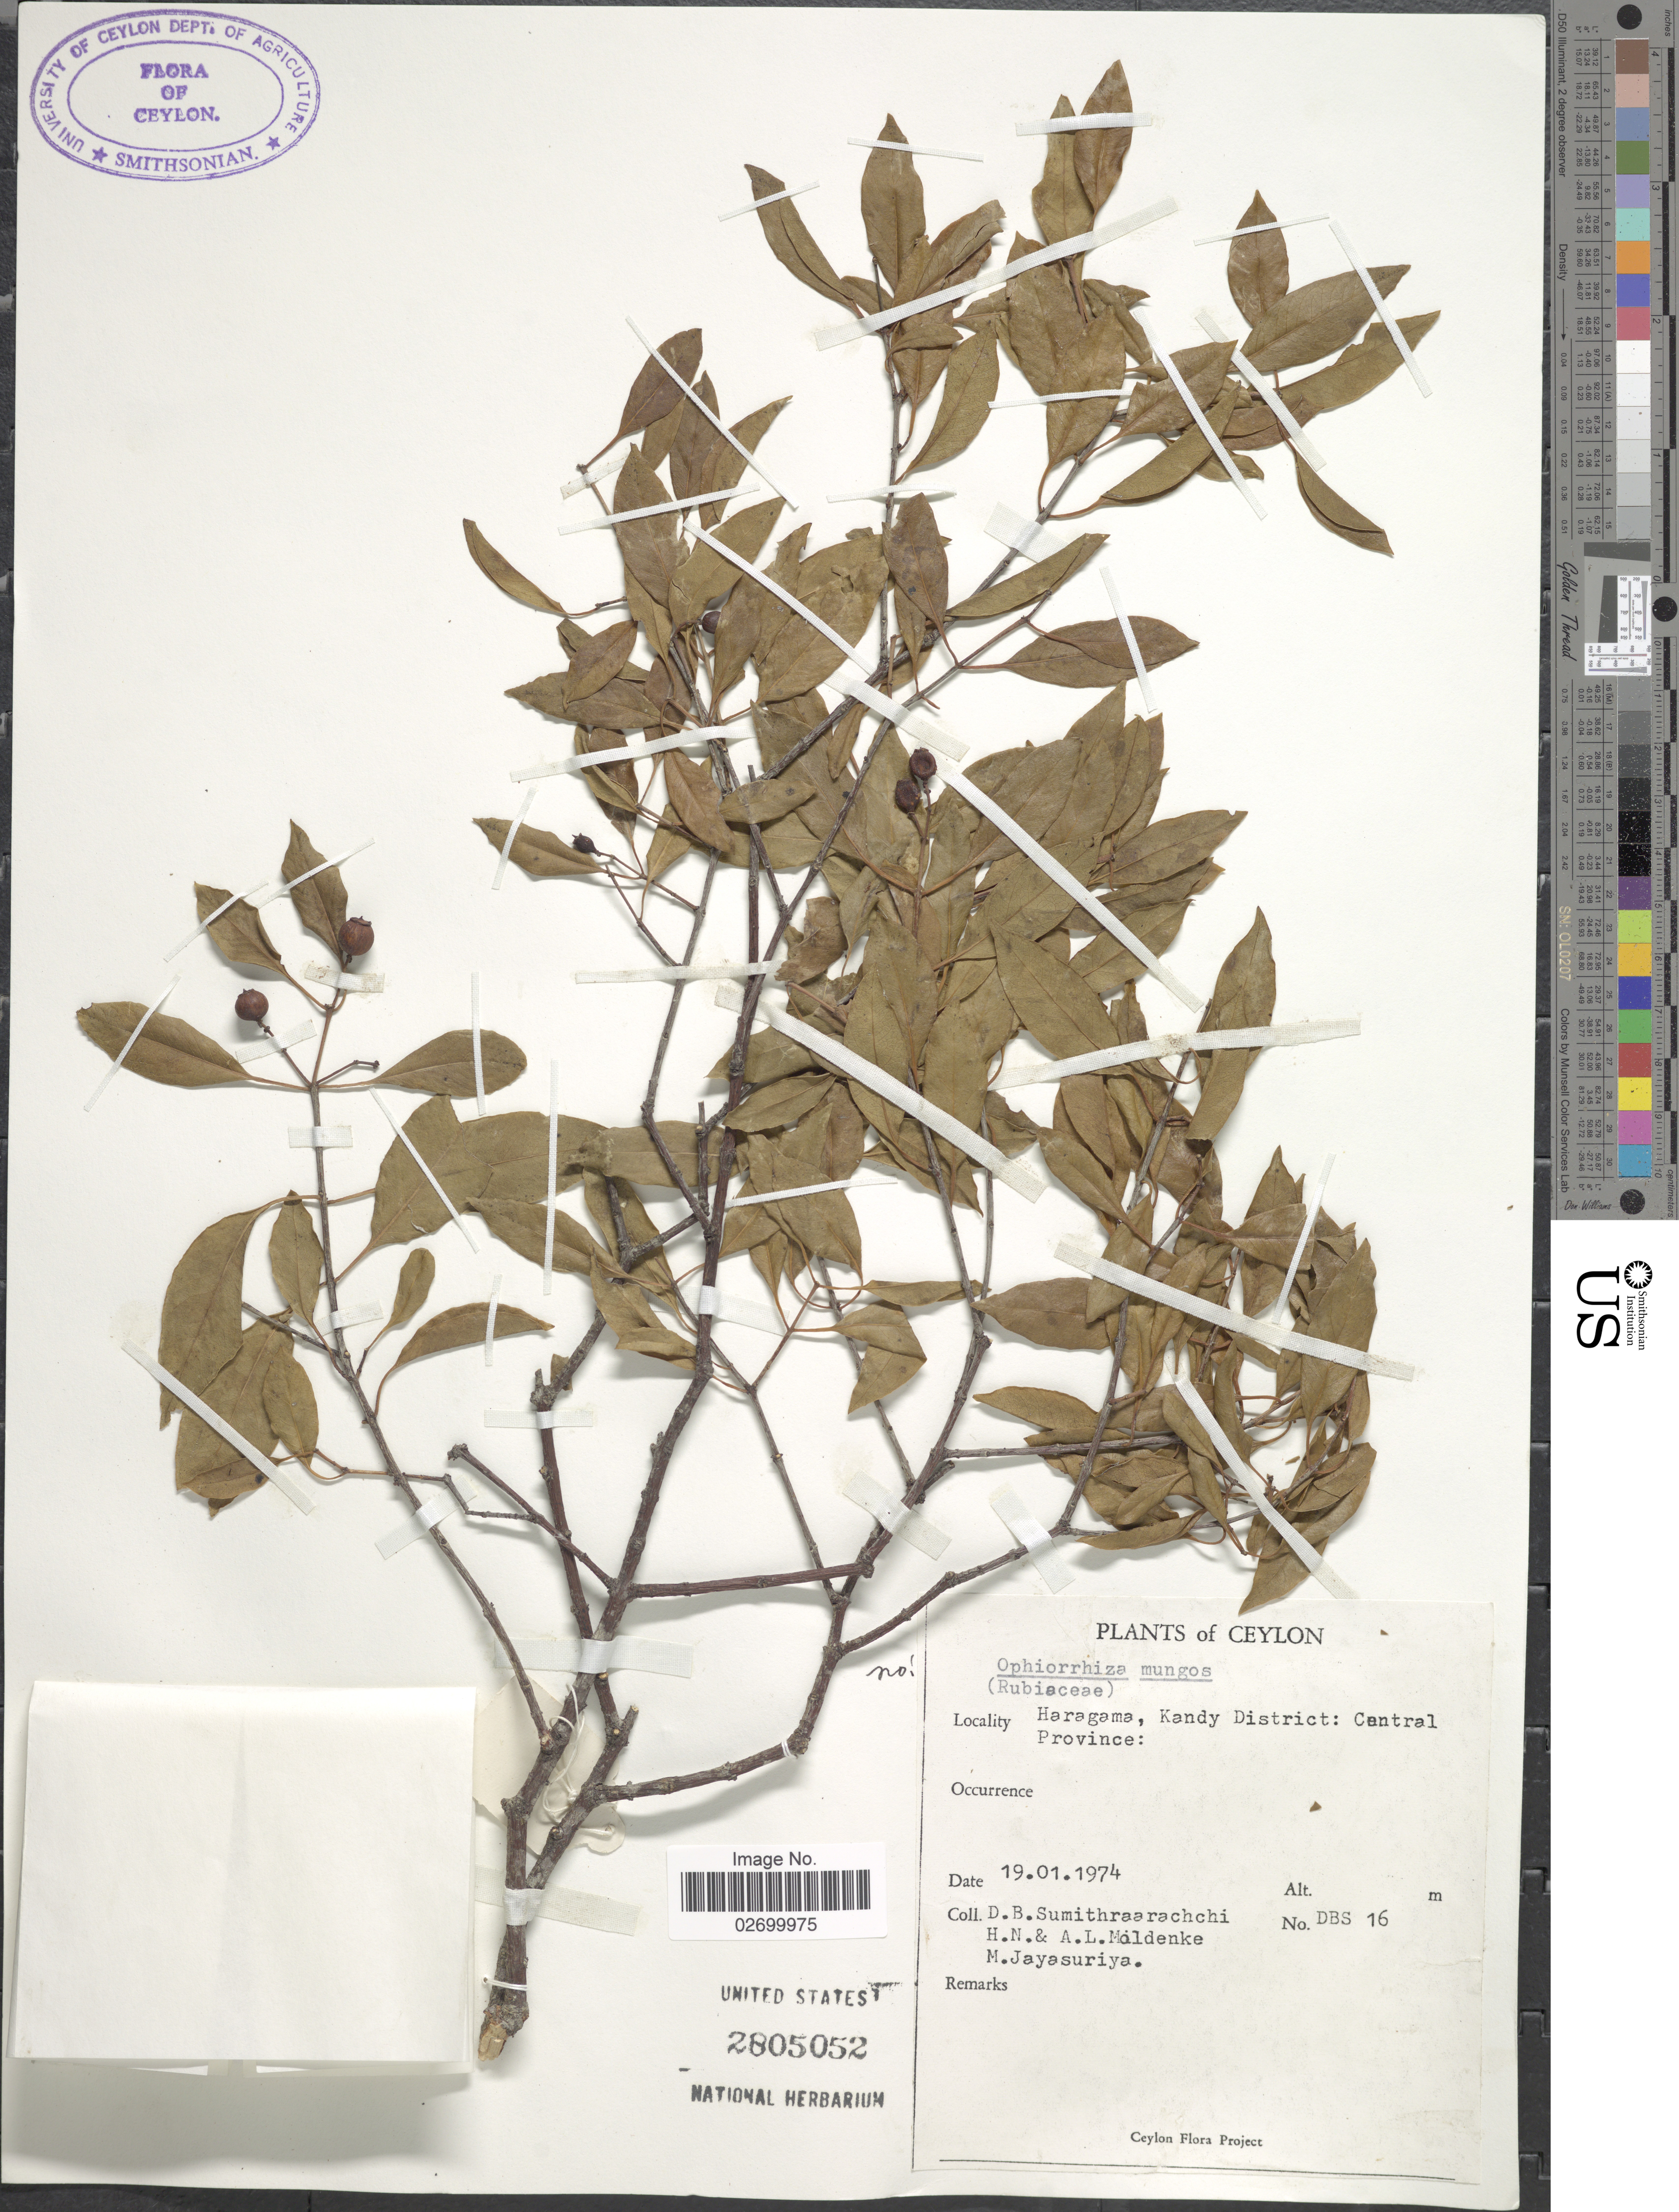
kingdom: Plantae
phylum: Tracheophyta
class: Magnoliopsida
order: Gentianales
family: Rubiaceae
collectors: D. B. Sumithraarachchi, H. N. Moldenke, A. L. Moldenke & M. Jayasuriya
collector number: DBS 16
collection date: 1974-01-19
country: Sri Lanka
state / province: Central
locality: Ceylon. Haragama, Kandy District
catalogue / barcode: US 2805052